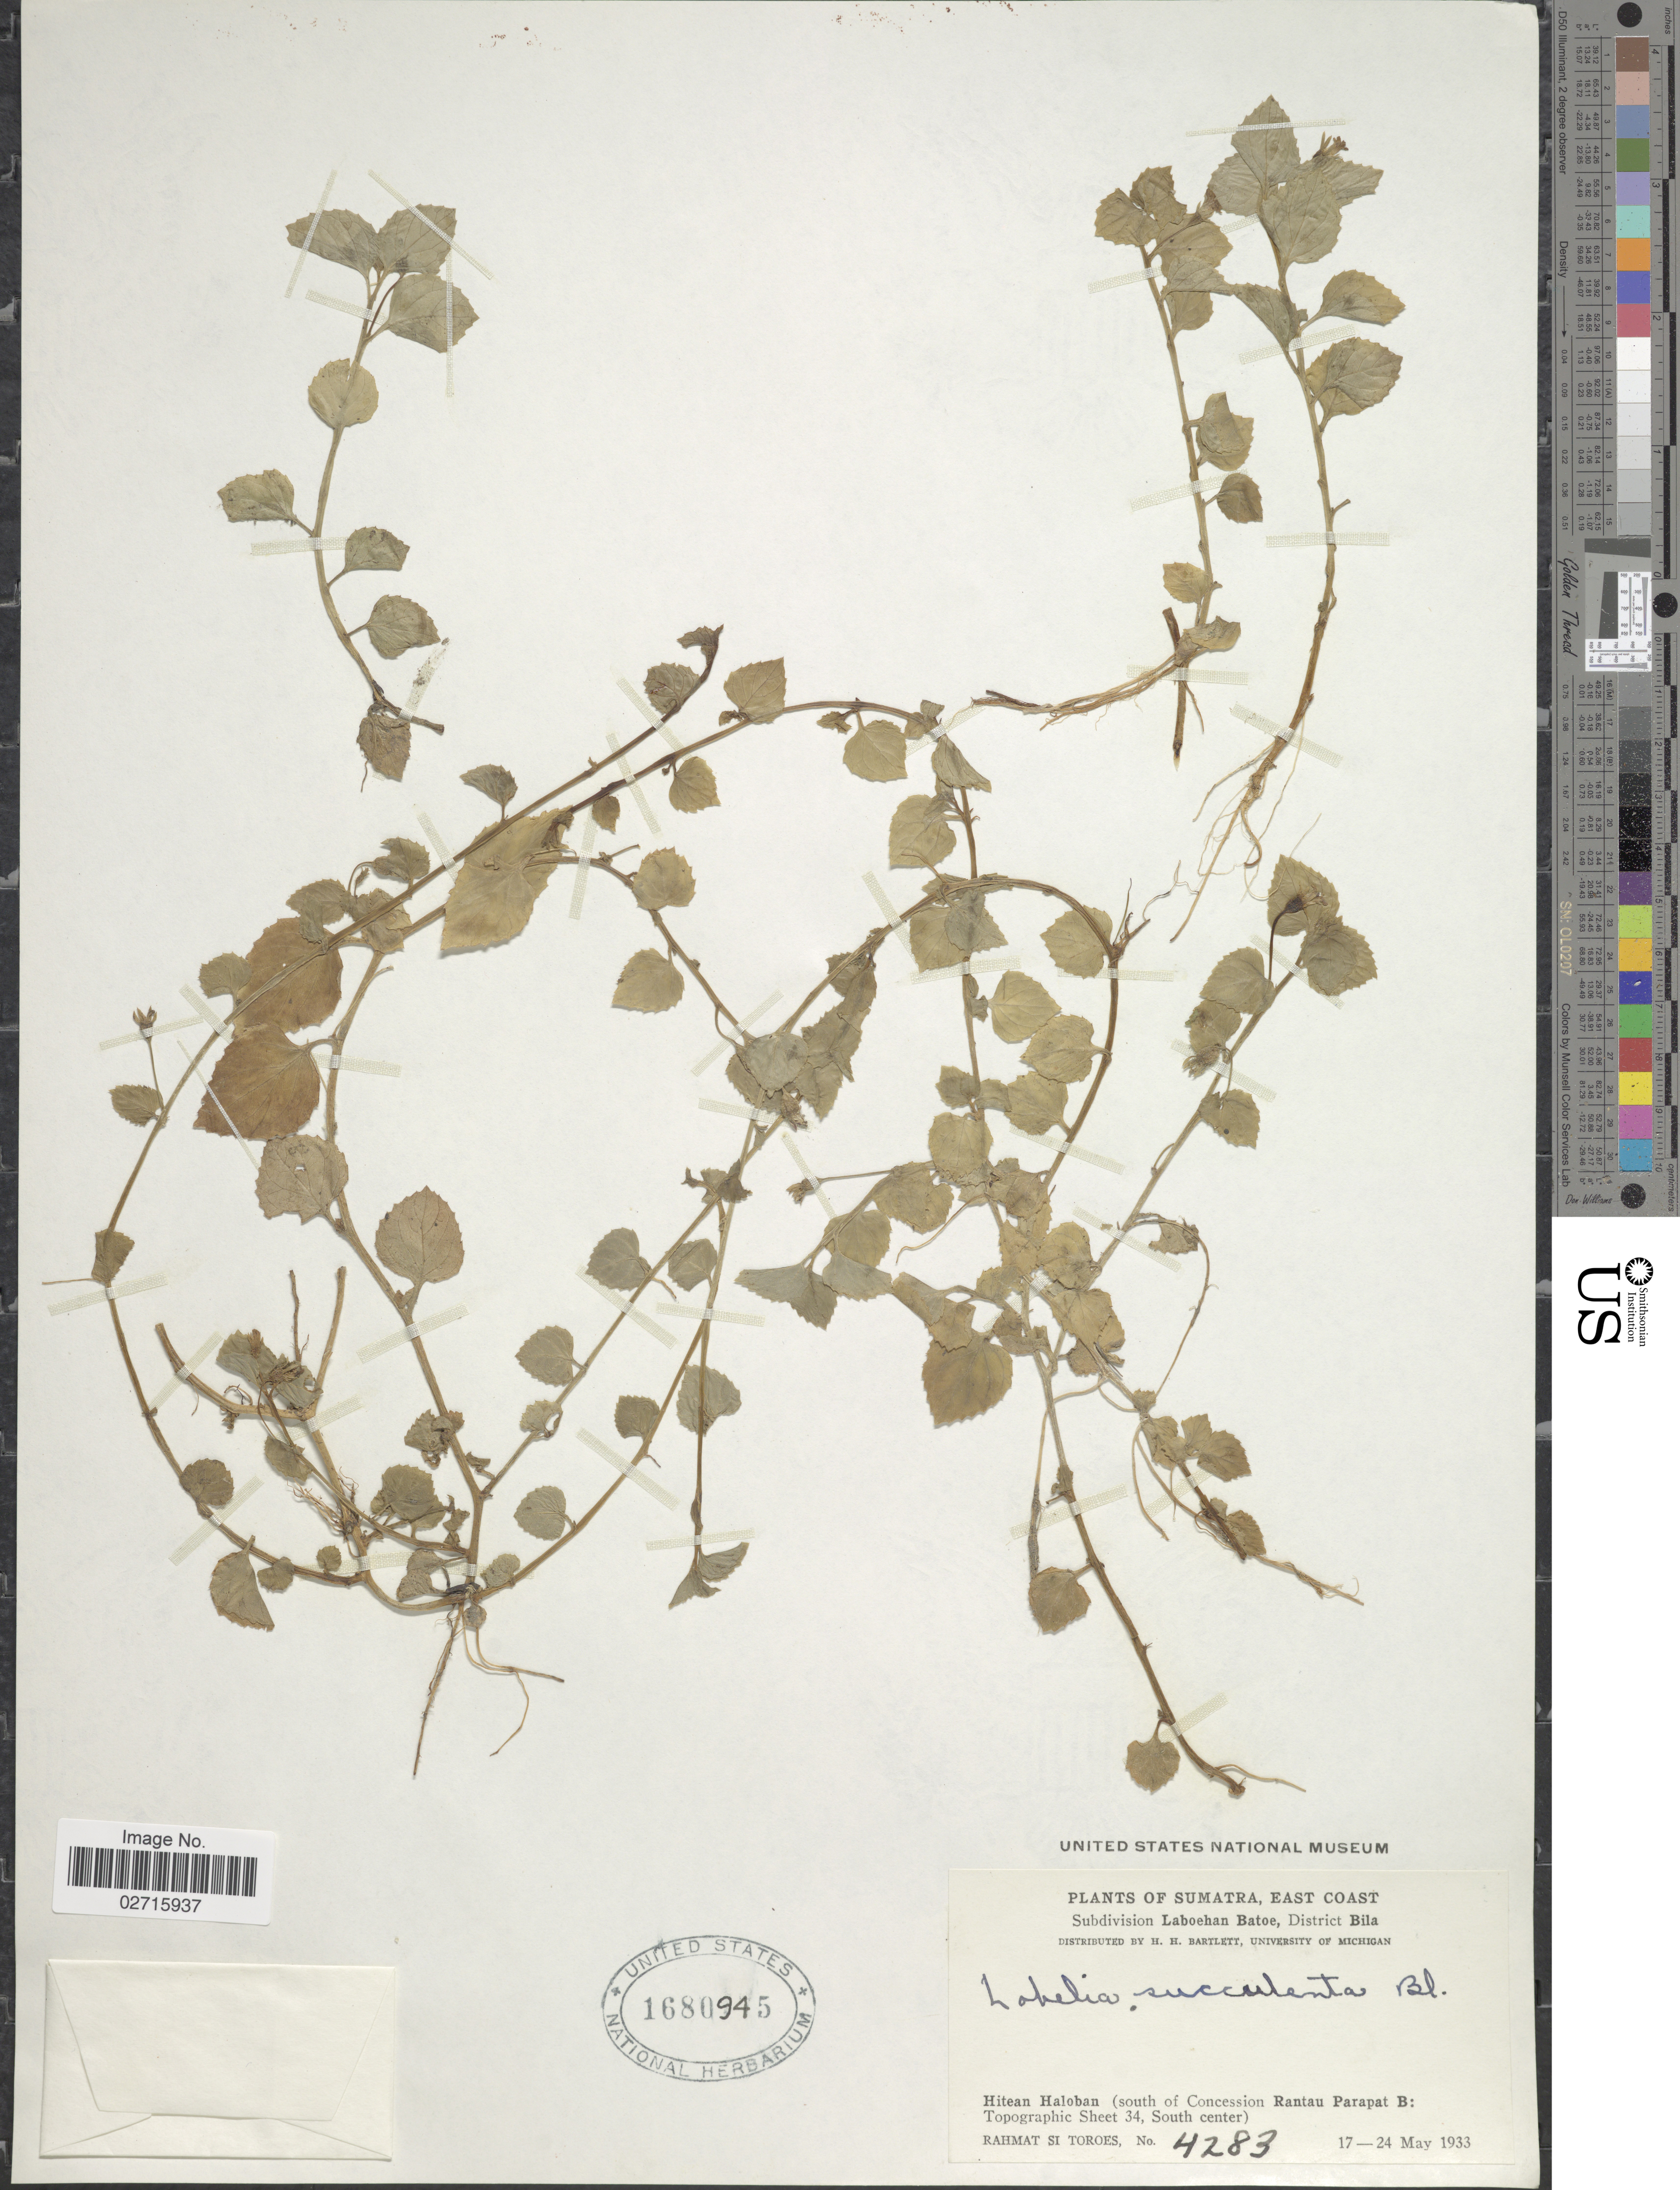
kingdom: Plantae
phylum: Tracheophyta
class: Magnoliopsida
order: Asterales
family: Campanulaceae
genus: Lobelia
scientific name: Lobelia succulenta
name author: Blume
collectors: Rahmat Si Boeea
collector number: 4283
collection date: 1933-05-17/1933-05-24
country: Indonesia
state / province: Sumatra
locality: East Coast, Subdivision Laboehan Batoe, District Bila, Hitean Haloban (south of Concession Rantau Parapat B: Topographic Sheet 34, South center).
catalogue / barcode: US 1680945